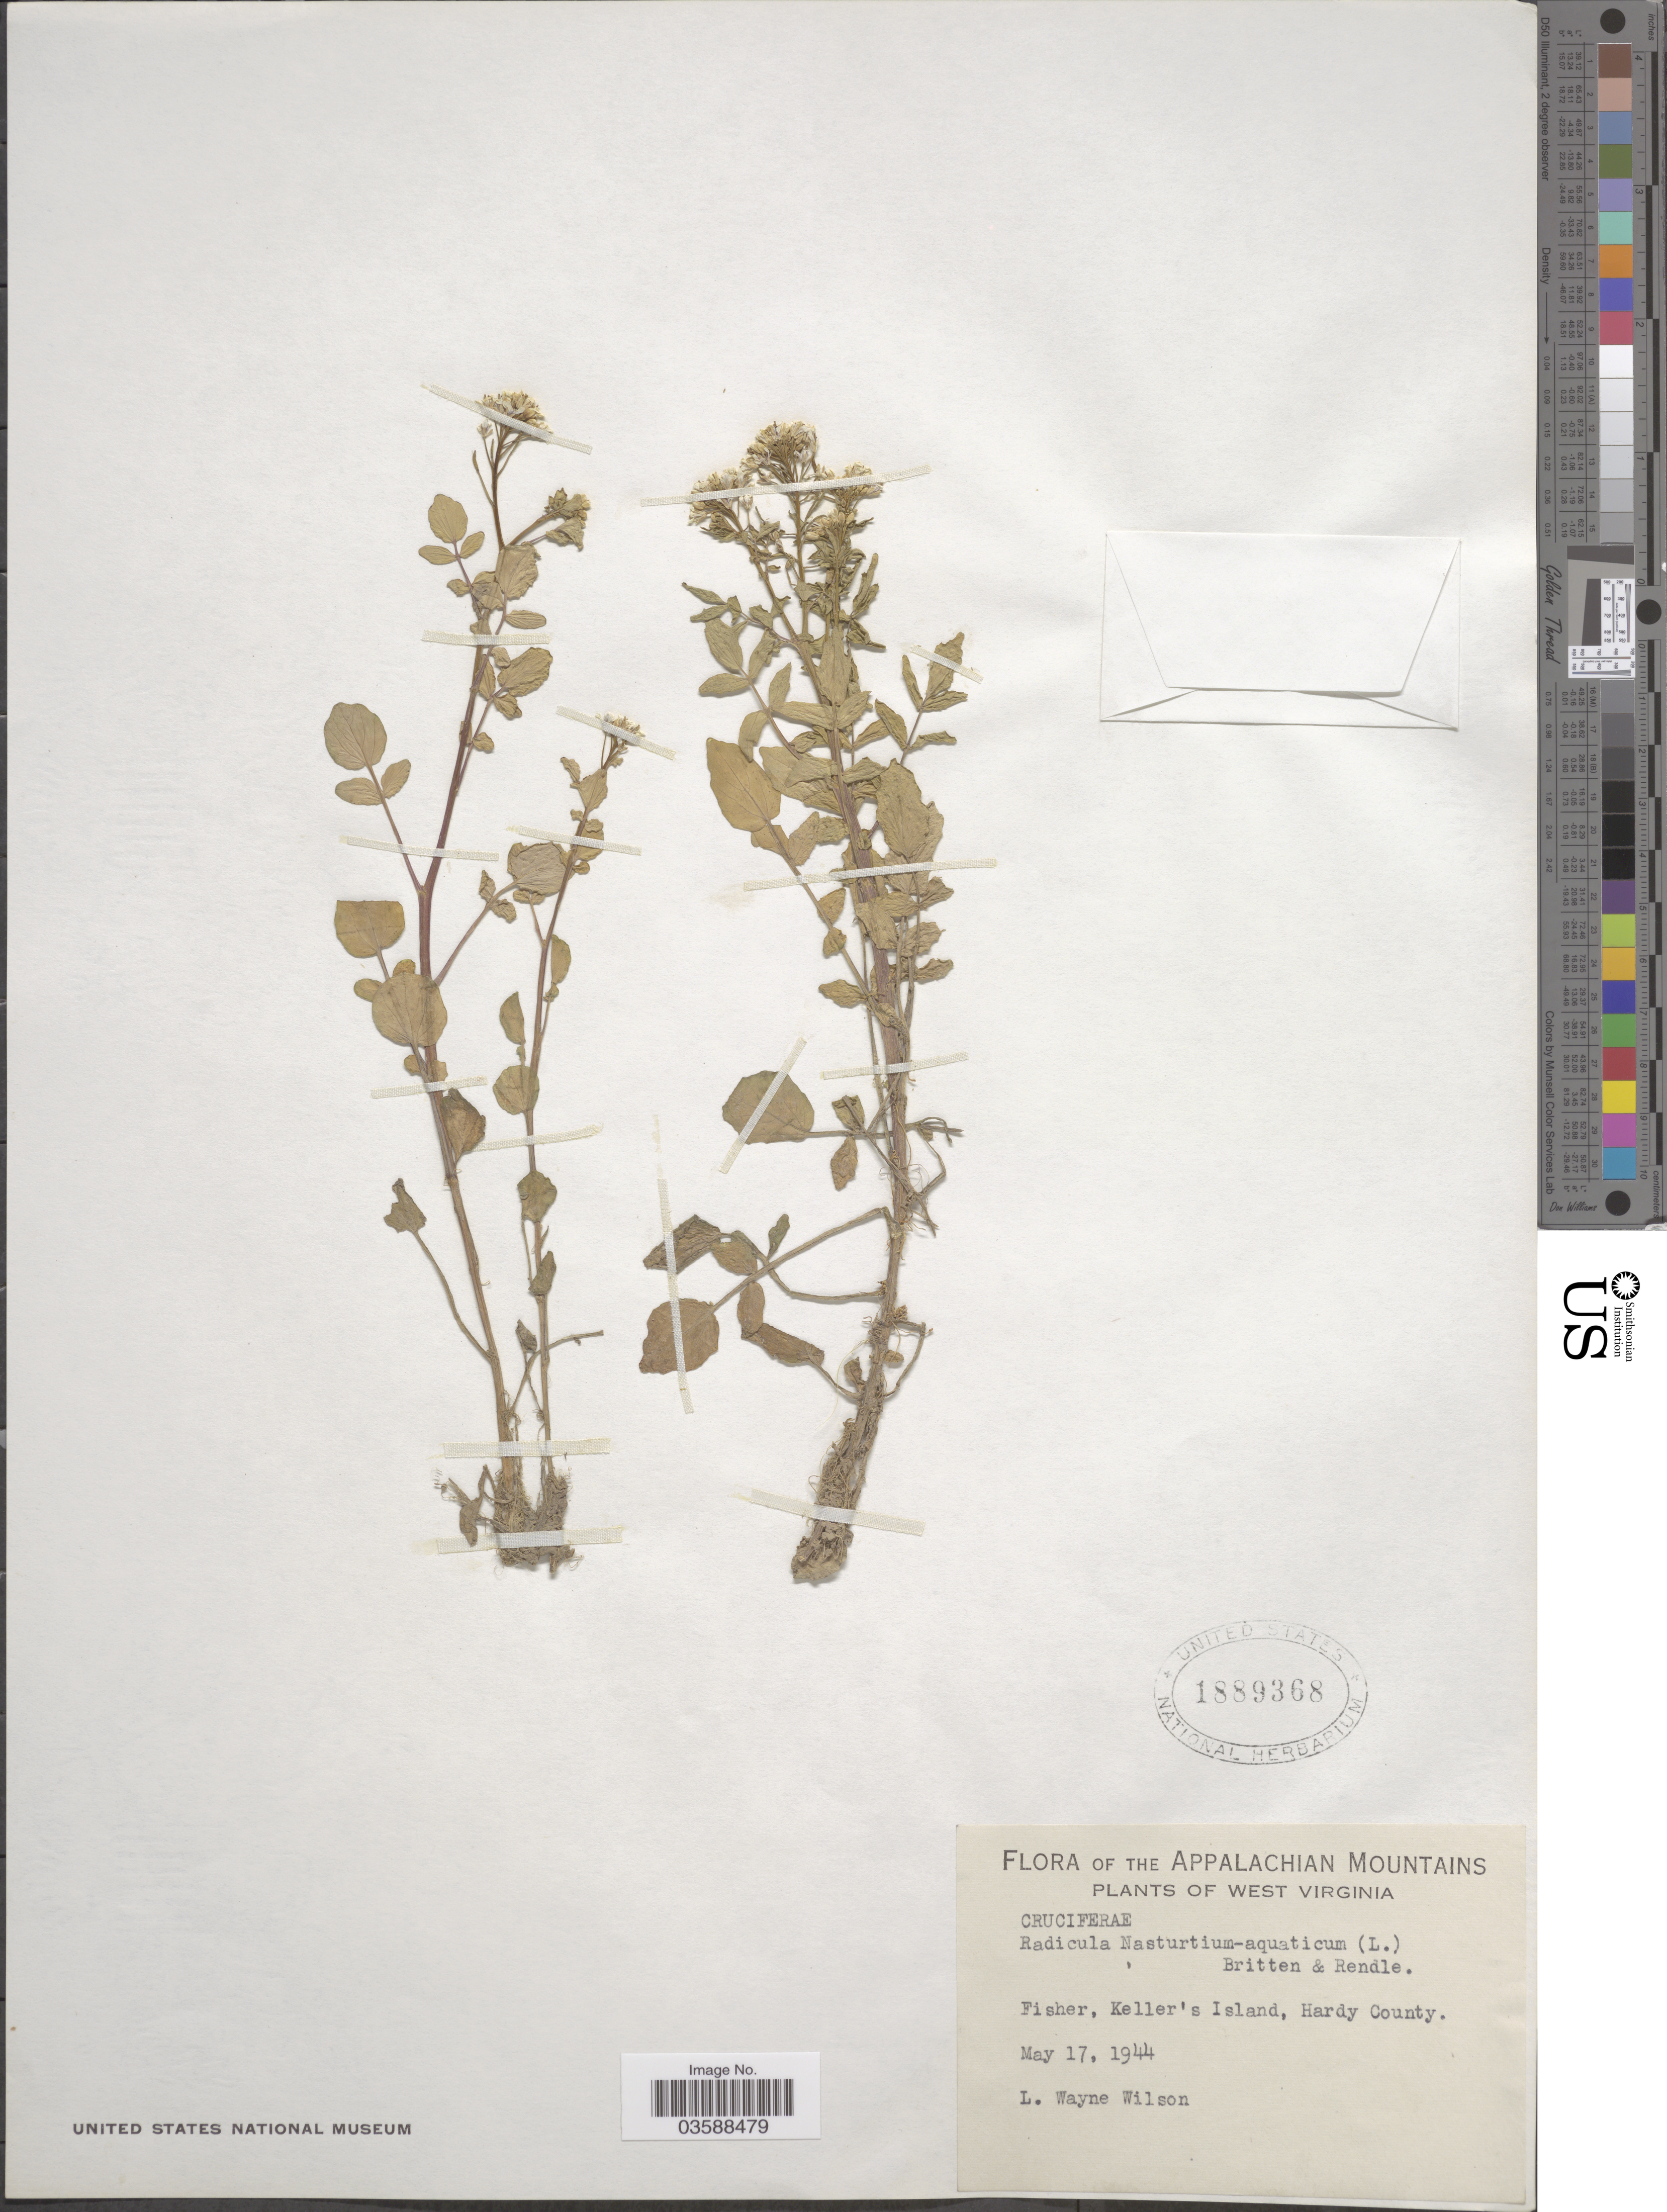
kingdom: Plantae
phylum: Tracheophyta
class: Magnoliopsida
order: Brassicales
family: Brassicaceae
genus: Nasturtium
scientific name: Nasturtium officinale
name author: R. Br.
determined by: Strong, M. T., (US), Smithsonian Institution - National Museum of Natural History (UNITED STATES)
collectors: L. W. Wilson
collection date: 1944-05-17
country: United States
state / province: West Virginia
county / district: Hardy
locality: The Appalachian Mountains; Fisher, Keller's Island, Hardy County.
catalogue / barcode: US 1889368